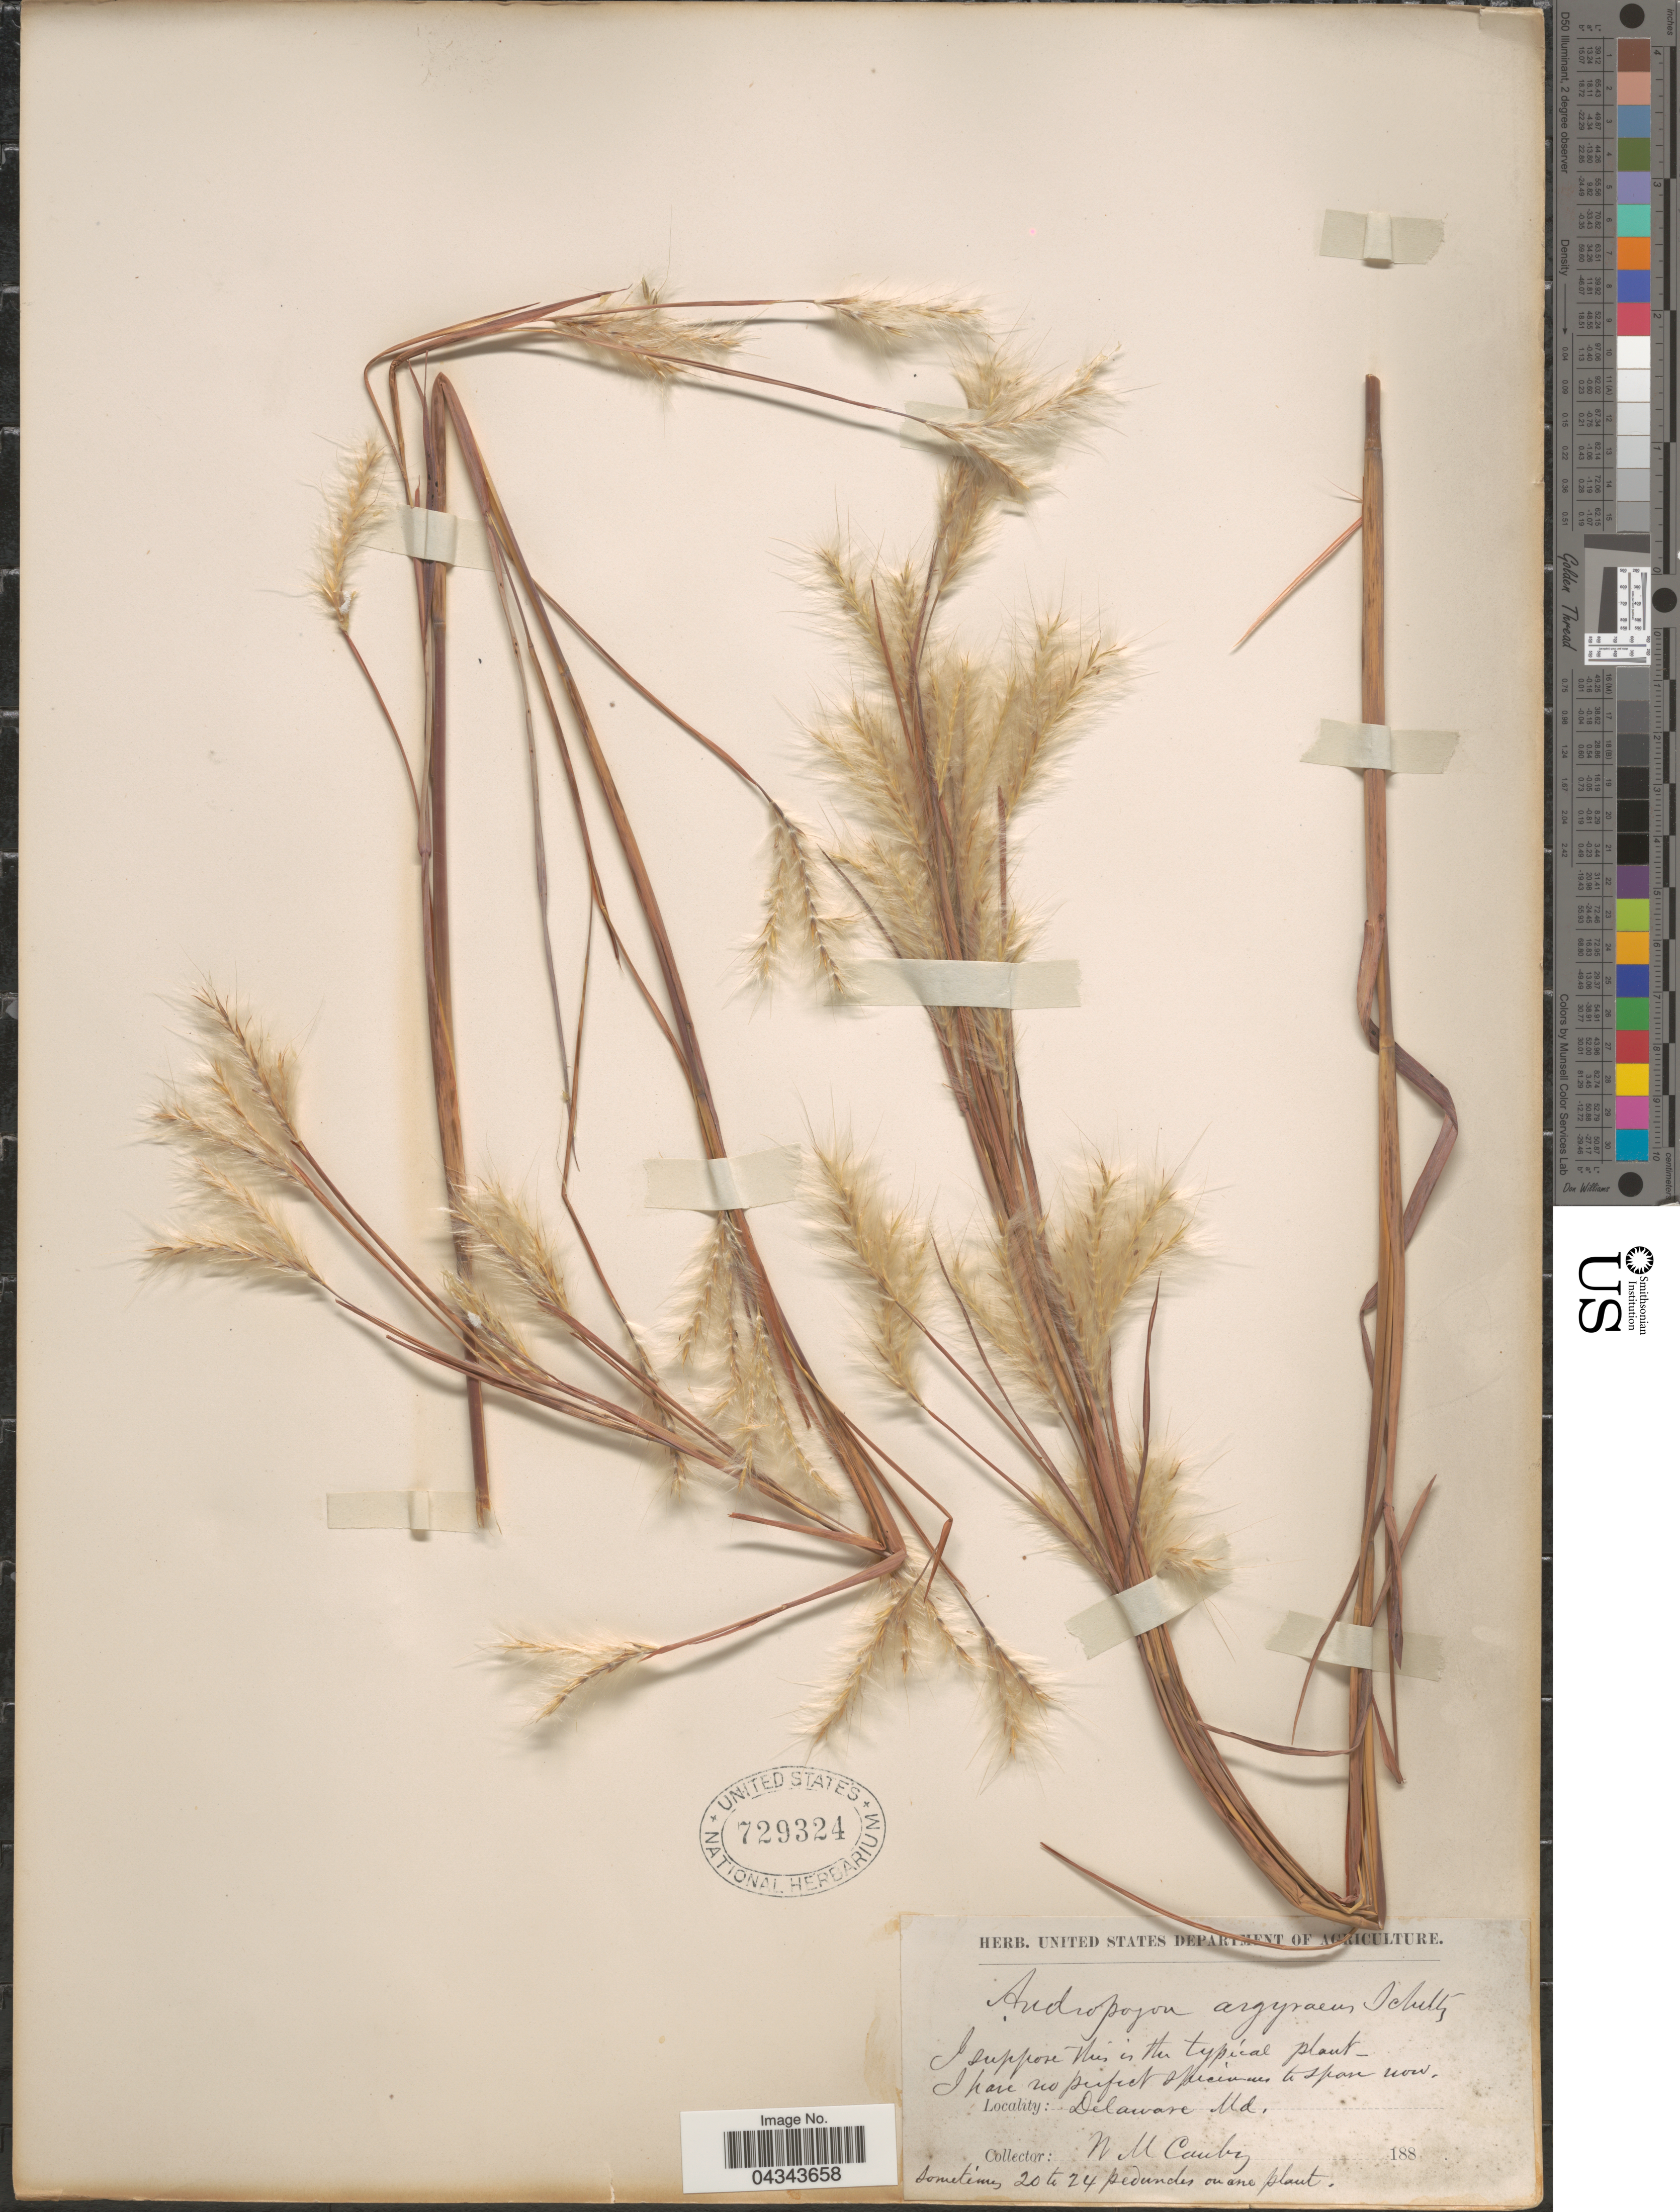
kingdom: Plantae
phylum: Tracheophyta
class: Liliopsida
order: Poales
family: Poaceae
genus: Andropogon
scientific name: Andropogon ternarius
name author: Michx.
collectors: W. Canby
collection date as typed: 188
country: United States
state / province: Maryland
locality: Delaware.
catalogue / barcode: US 729324